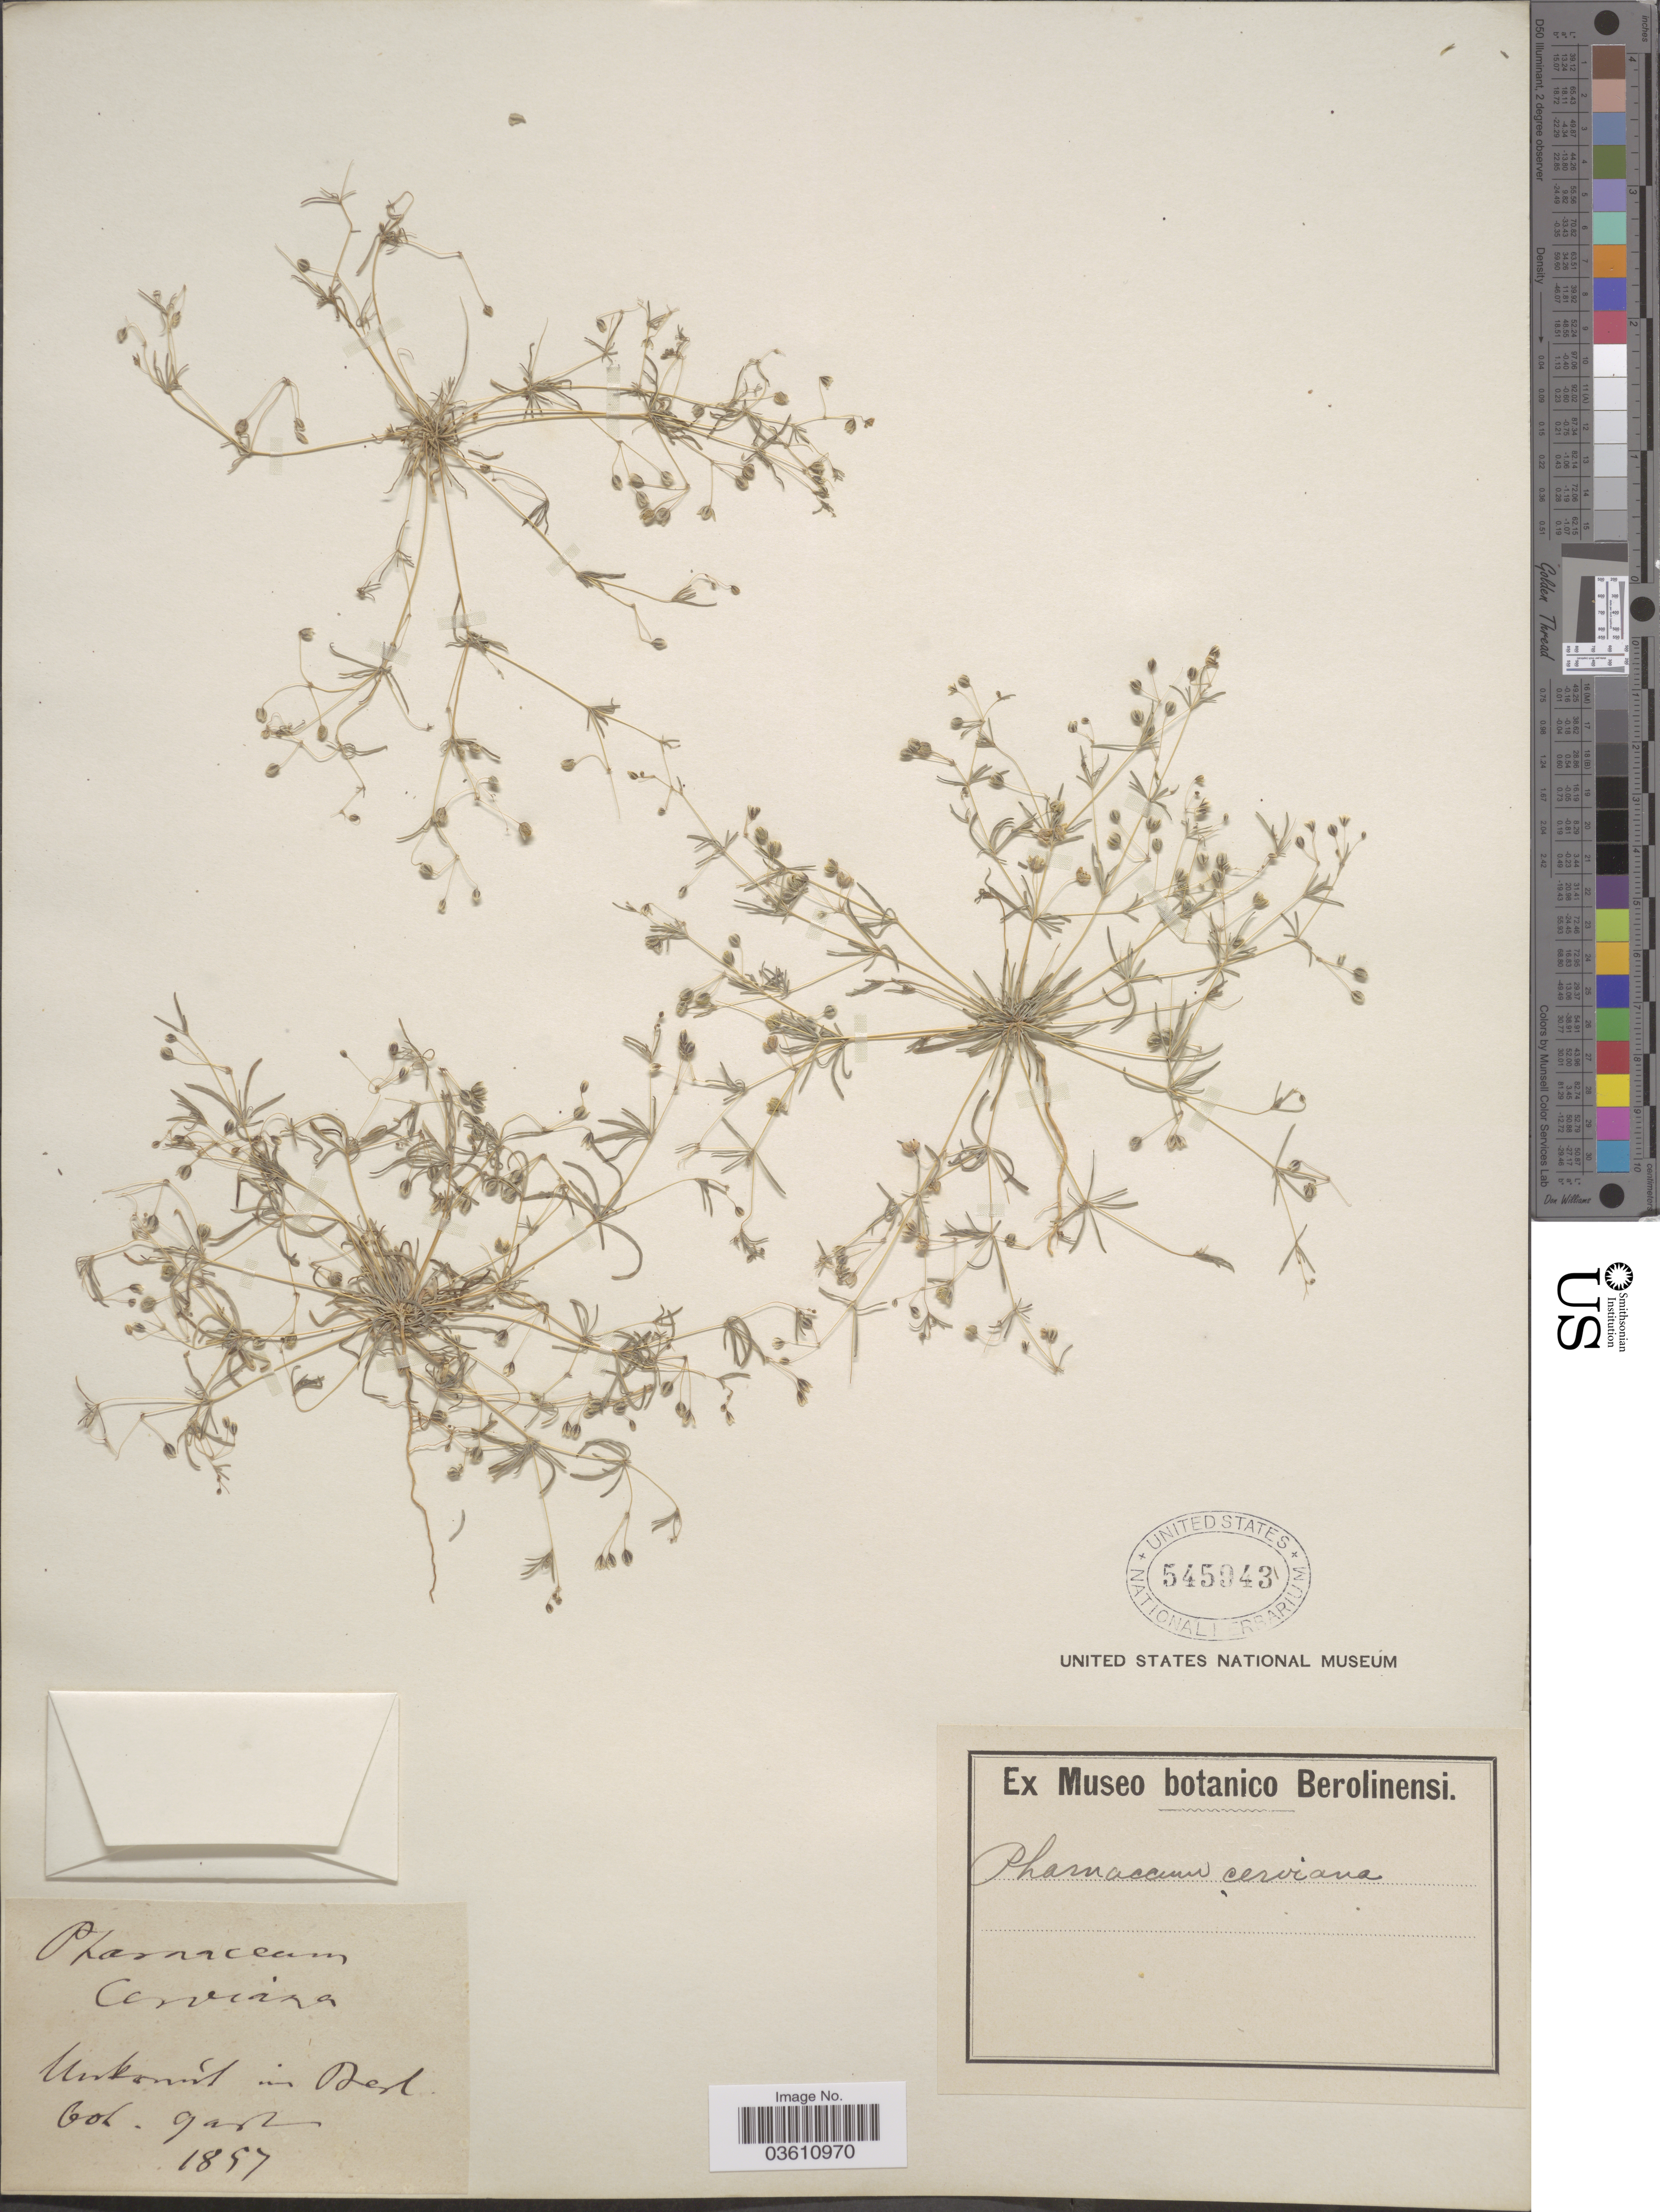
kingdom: Plantae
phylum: Tracheophyta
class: Magnoliopsida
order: Caryophyllales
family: Molluginaceae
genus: Hypertelis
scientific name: Hypertelis cerviana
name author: (L.) Thulin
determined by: Strong, Mark T., (BOT), Smithsonian Institution - National Museum of Natural History (UNITED STATES)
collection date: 1857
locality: [interpreted] in Berl. Bot. Gard.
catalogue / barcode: US 545943